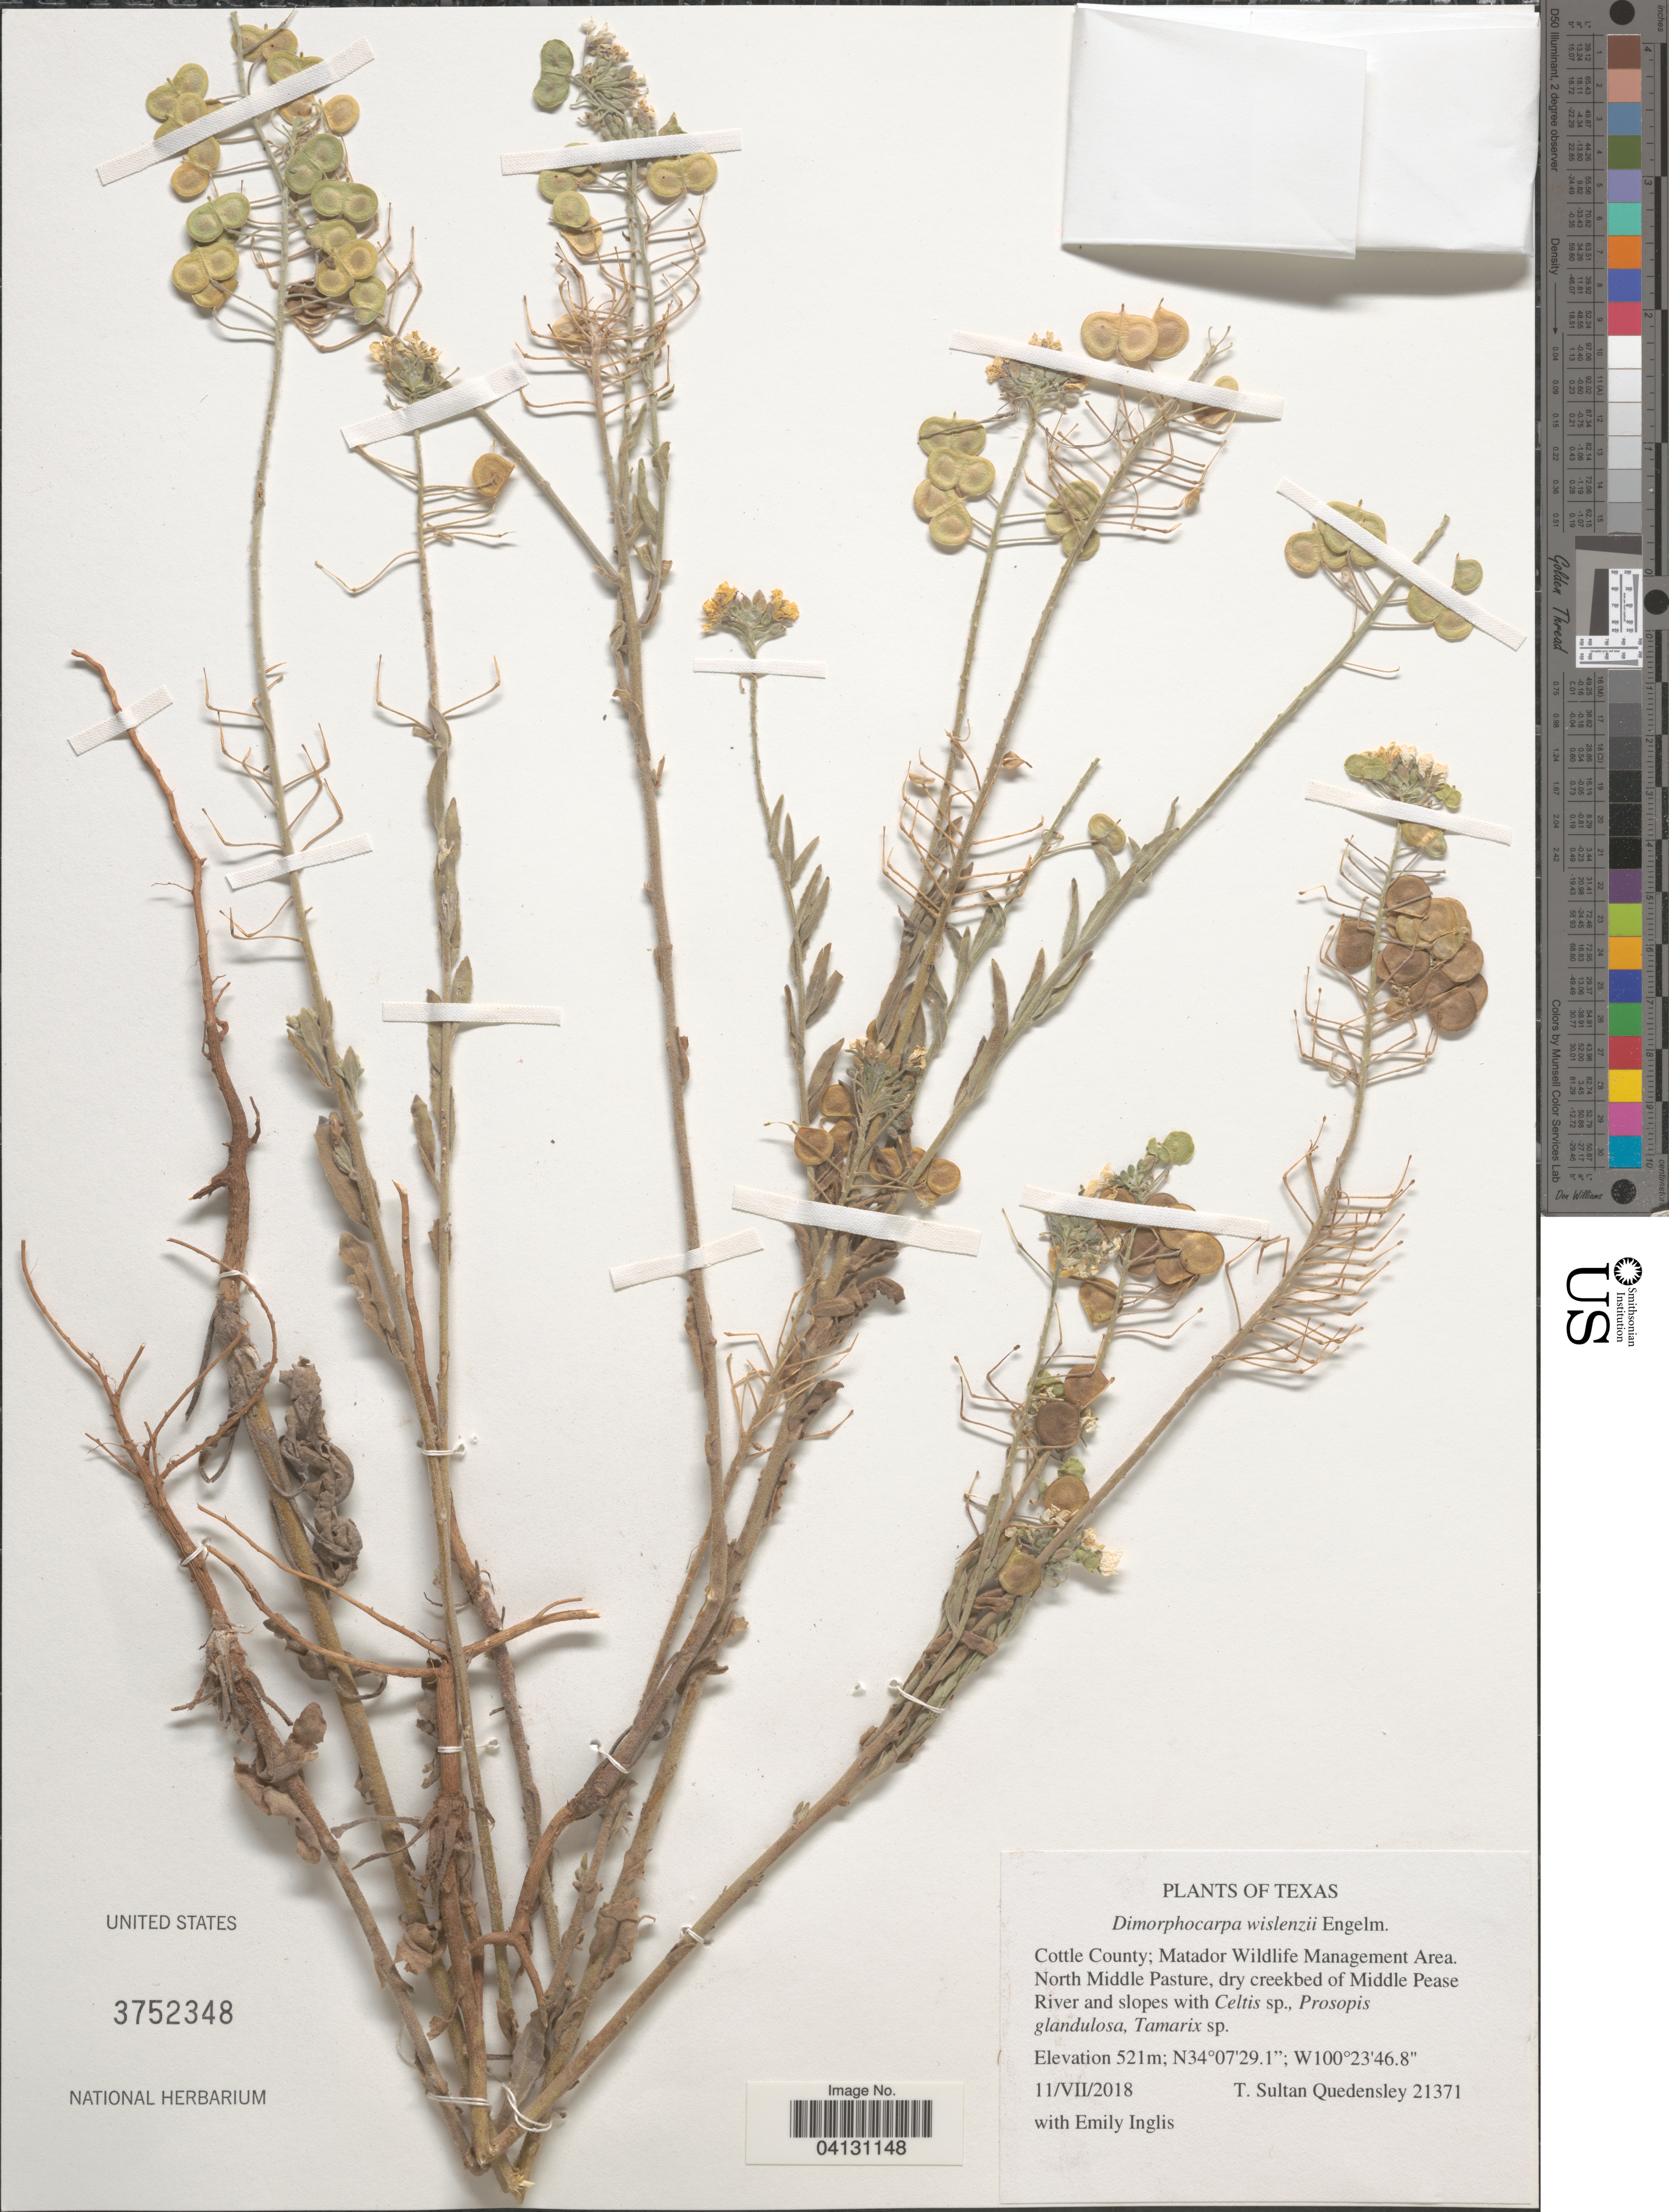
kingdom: Plantae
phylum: Tracheophyta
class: Magnoliopsida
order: Brassicales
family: Brassicaceae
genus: Dimorphocarpa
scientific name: Dimorphocarpa wislizeni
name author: (Engelm.) Rollins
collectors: T. S. Quedensley & E. Inglis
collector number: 21371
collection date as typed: Transcribed d/m/y: 11/7/2018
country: United States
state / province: Texas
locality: Cottle County: Matador Wildlife Management Area. North Middle Pasture, dry creekbed of Middle Pease River and slopes.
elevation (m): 521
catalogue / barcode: US 3752348